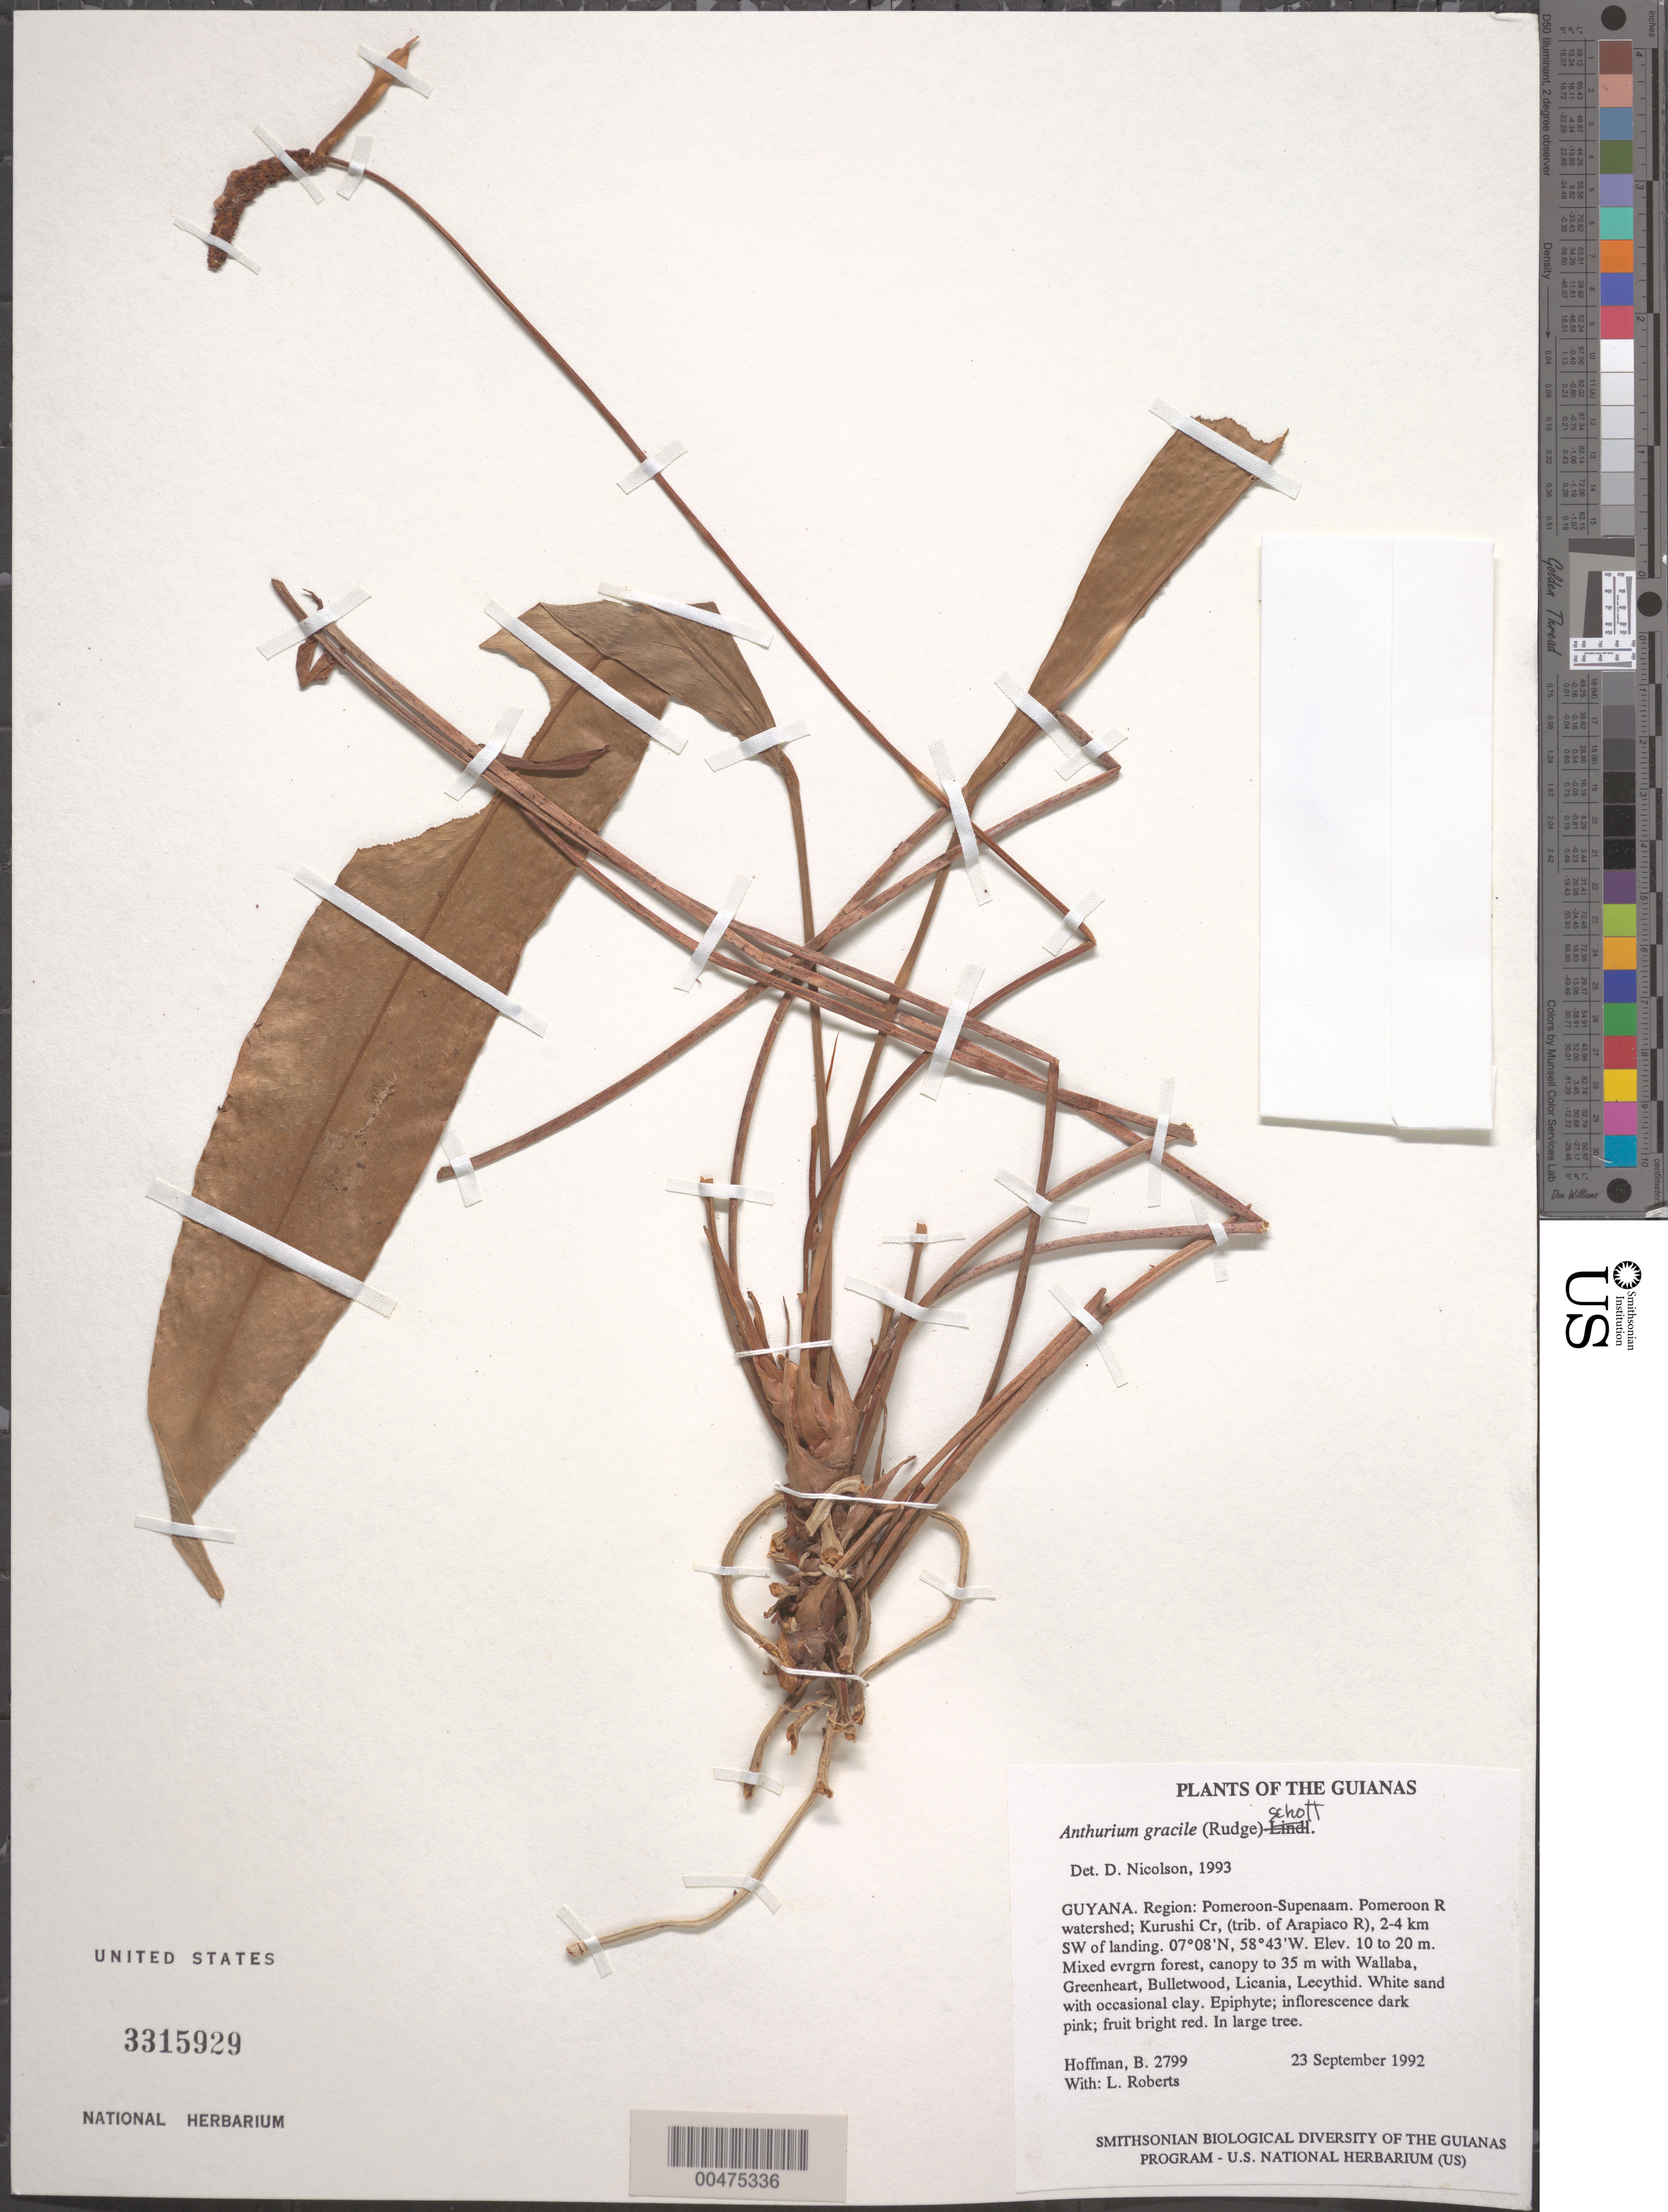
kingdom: Plantae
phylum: Tracheophyta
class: Liliopsida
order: Alismatales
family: Araceae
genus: Anthurium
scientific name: Anthurium gracile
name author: (Rudge) Schott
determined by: Nicolson, Dan H.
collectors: B. Hoffman & L. Roberts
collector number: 2799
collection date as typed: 23 September 1992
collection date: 1992-09-23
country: Guyana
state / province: Pomeroon-Supenaam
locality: Pomeroon River watershed; Kurushi Creek, (trib. of Arapiaco R), 2-4 km SW of landing along logging road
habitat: Mixed evrgrn forest, canopy to 35 m with Wallaba, Greenheart, Bulletwood, Licania, Lecythid. White sand with occasional clay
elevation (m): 10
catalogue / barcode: US 3315929